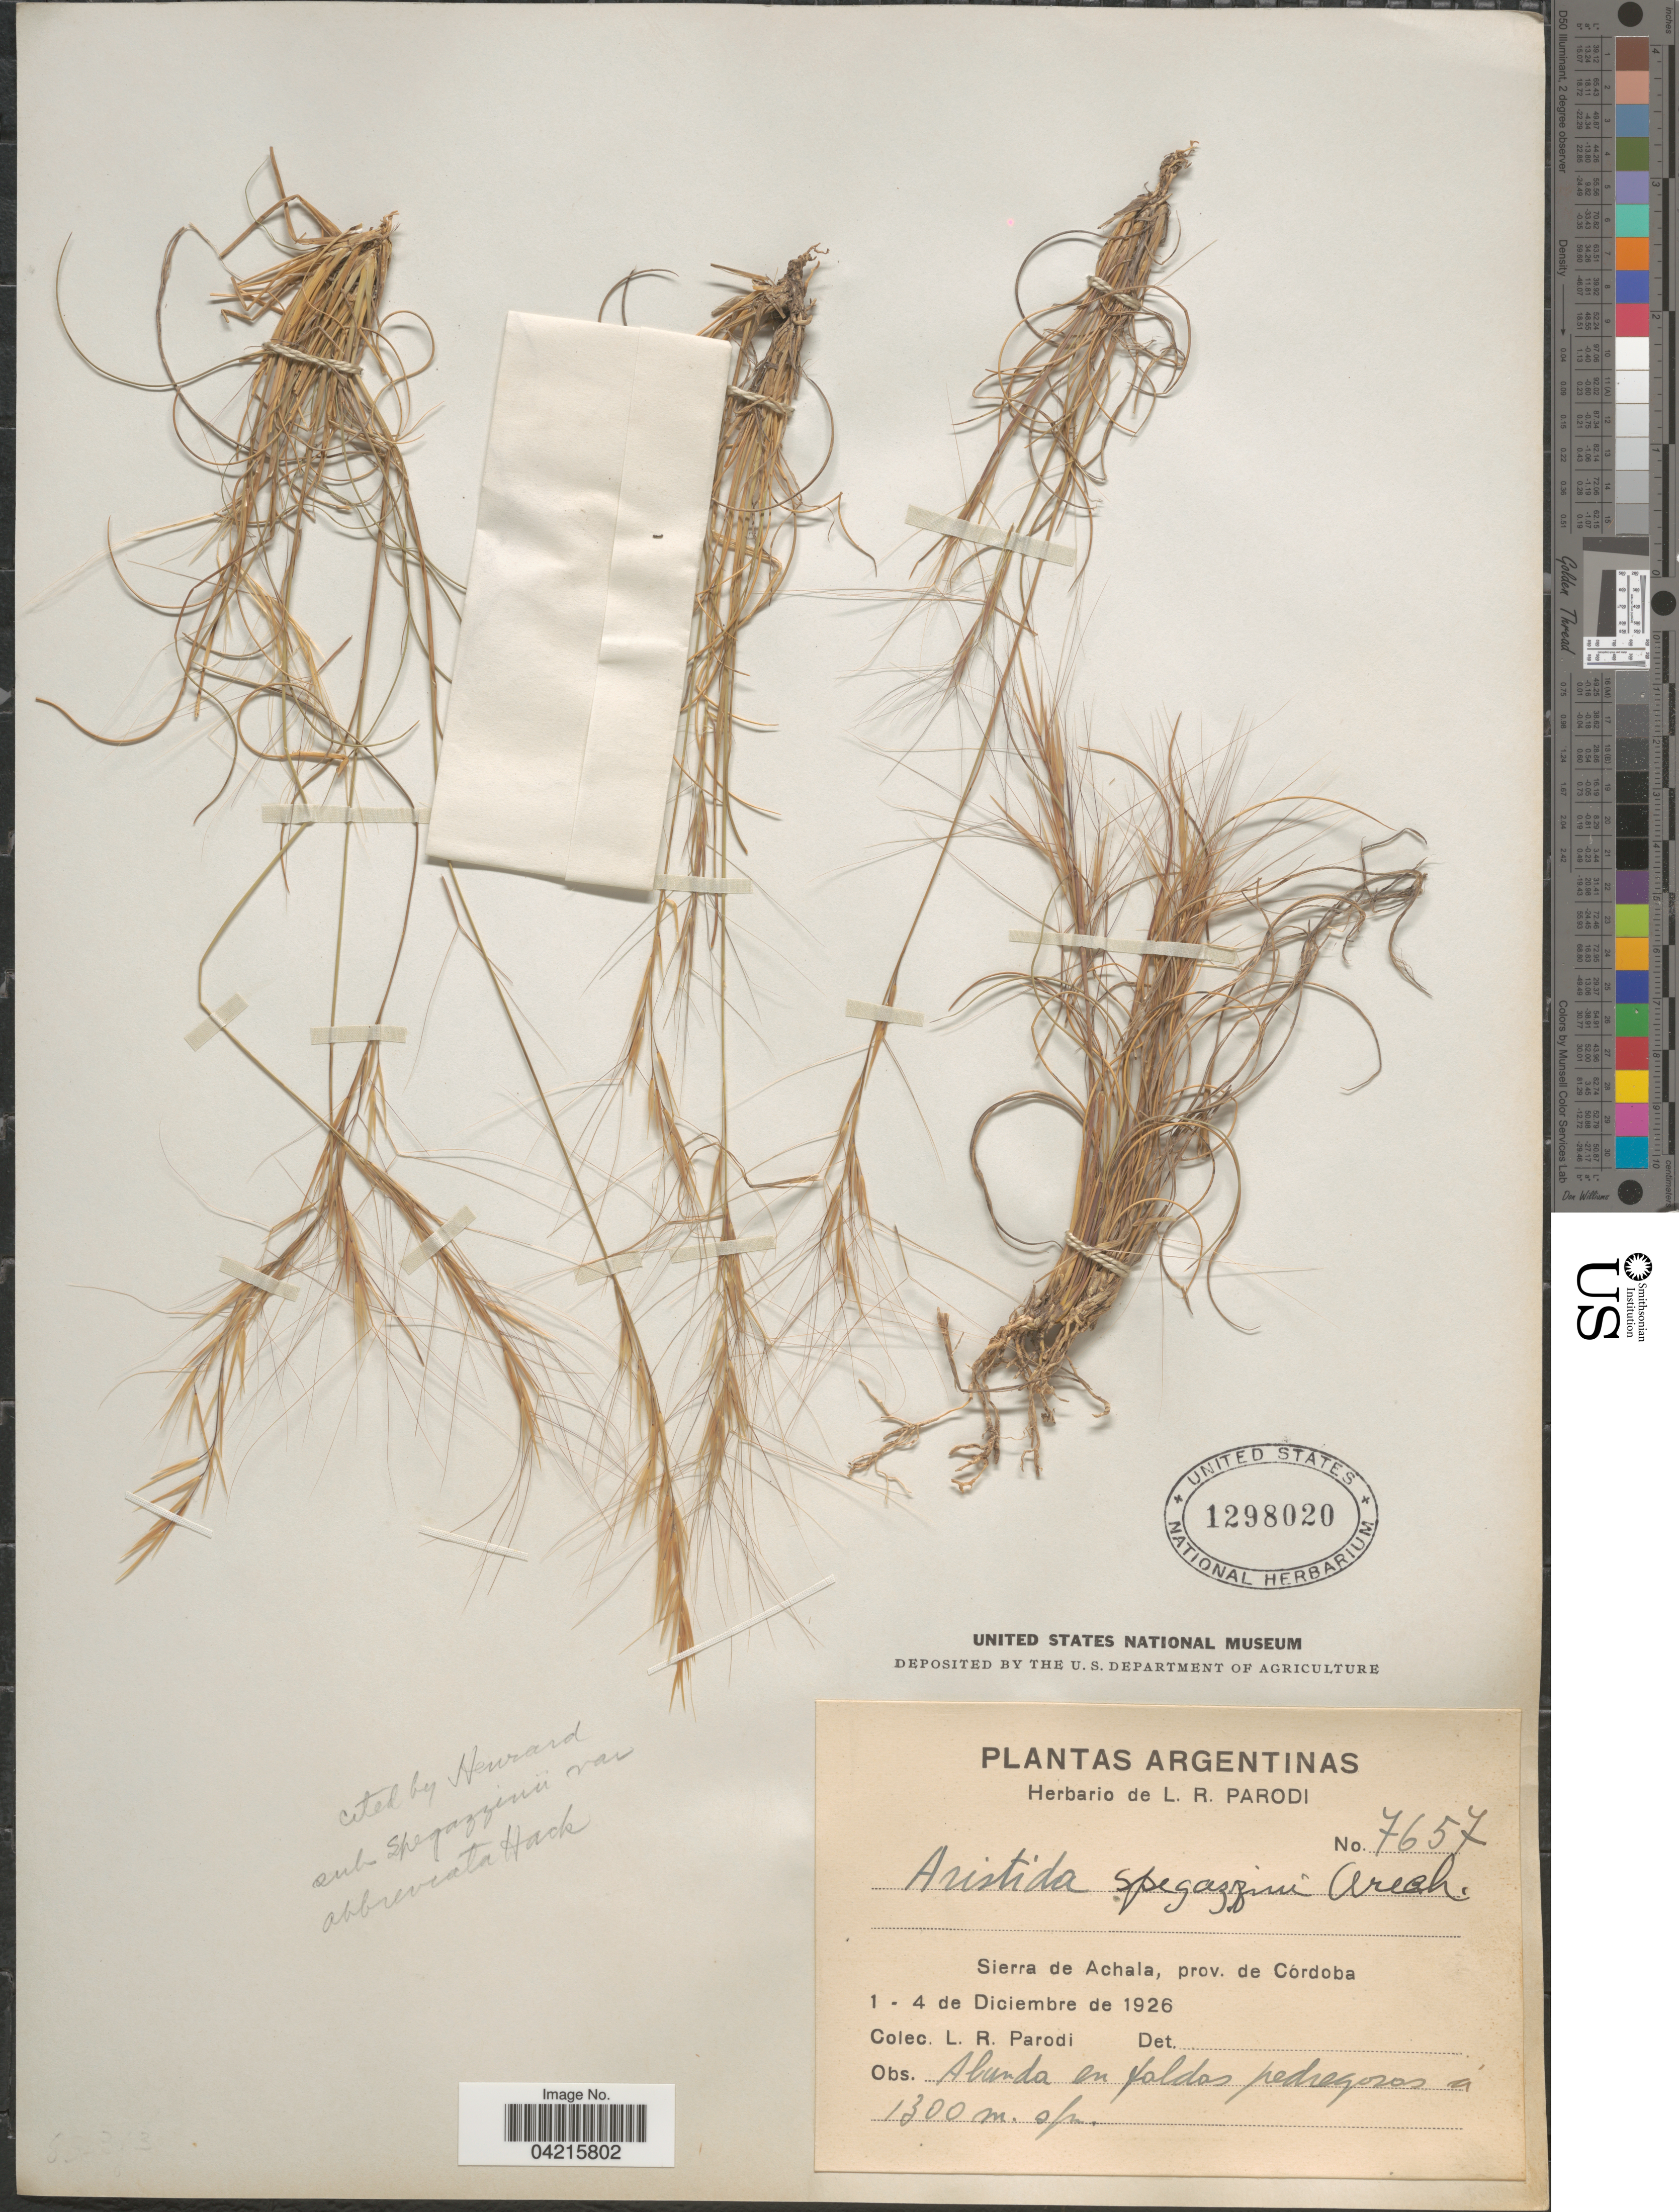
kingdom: Plantae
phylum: Tracheophyta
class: Liliopsida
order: Poales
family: Poaceae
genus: Aristida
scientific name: Aristida spegazzinii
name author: Arechav.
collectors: L. R. Parodi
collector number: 7657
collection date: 1926-12-01/1926-12-04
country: Argentina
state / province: Cordoba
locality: Sierra de Achala.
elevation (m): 1300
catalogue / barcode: US 1298020